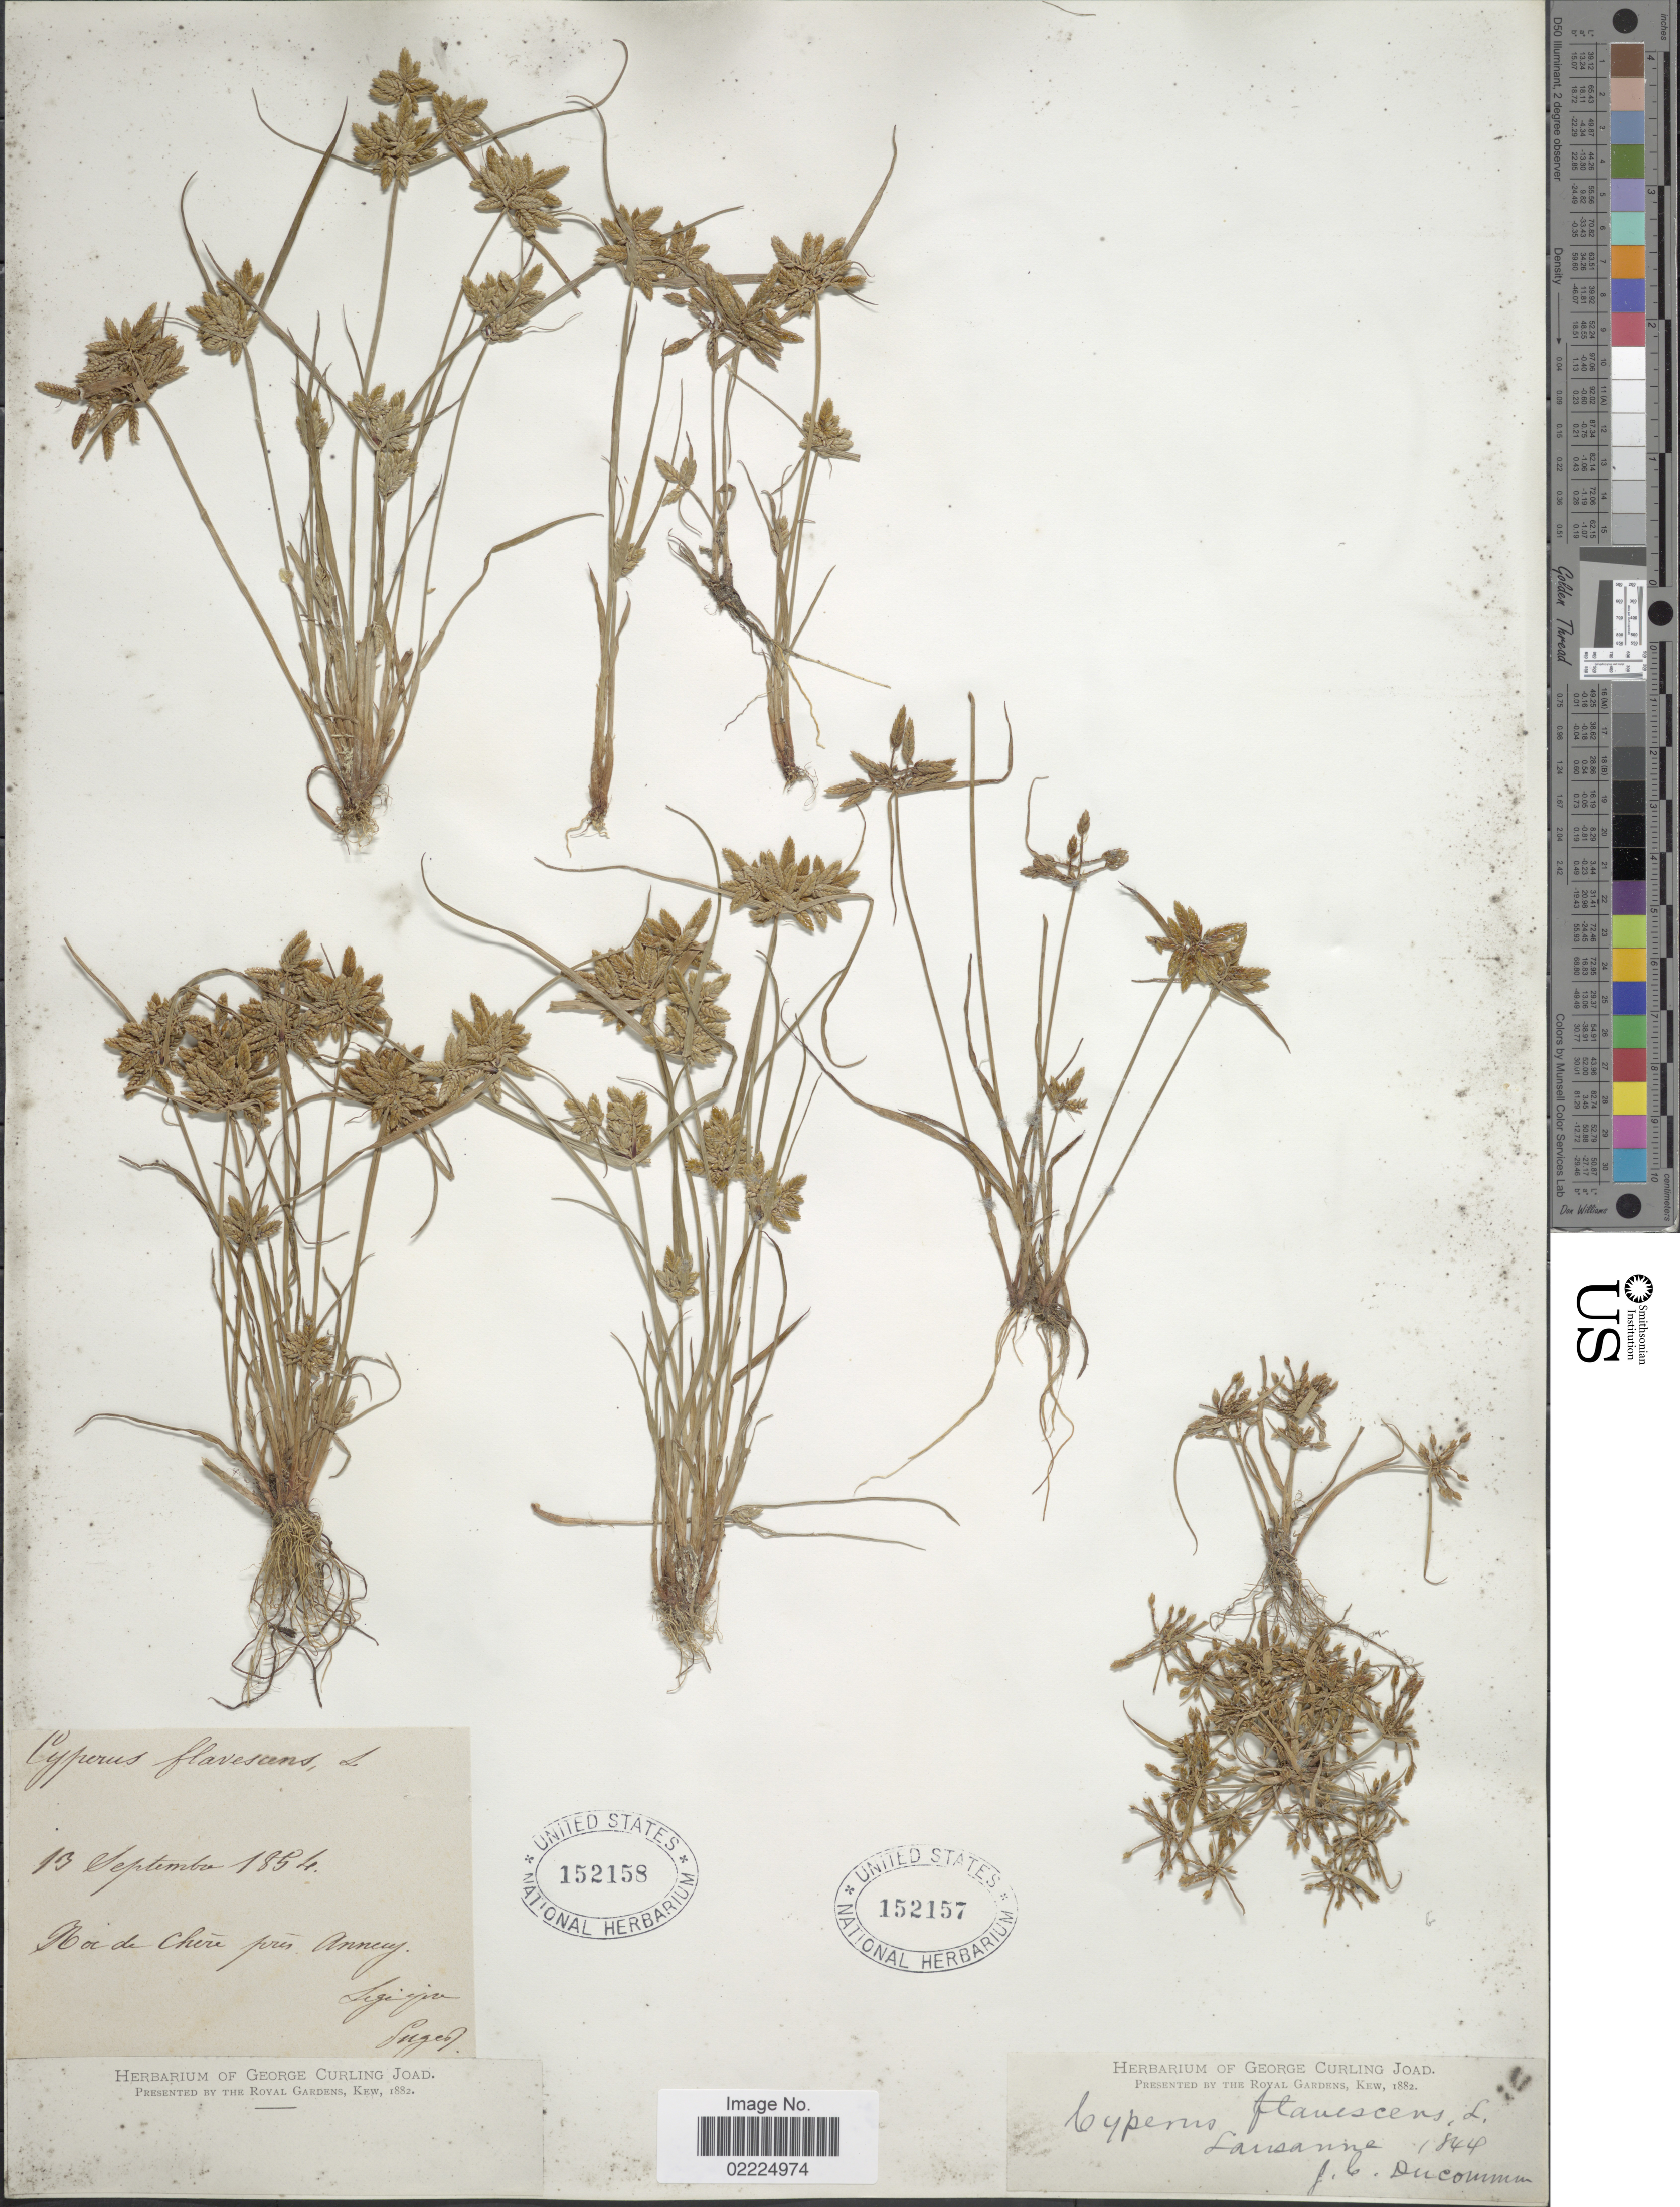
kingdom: Plantae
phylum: Tracheophyta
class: Liliopsida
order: Poales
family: Cyperaceae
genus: Cyperus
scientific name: Cyperus flavescens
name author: L.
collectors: -. Puget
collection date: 1854-09-13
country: France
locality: Boi de Chere pres Annecy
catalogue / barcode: US 152158-2